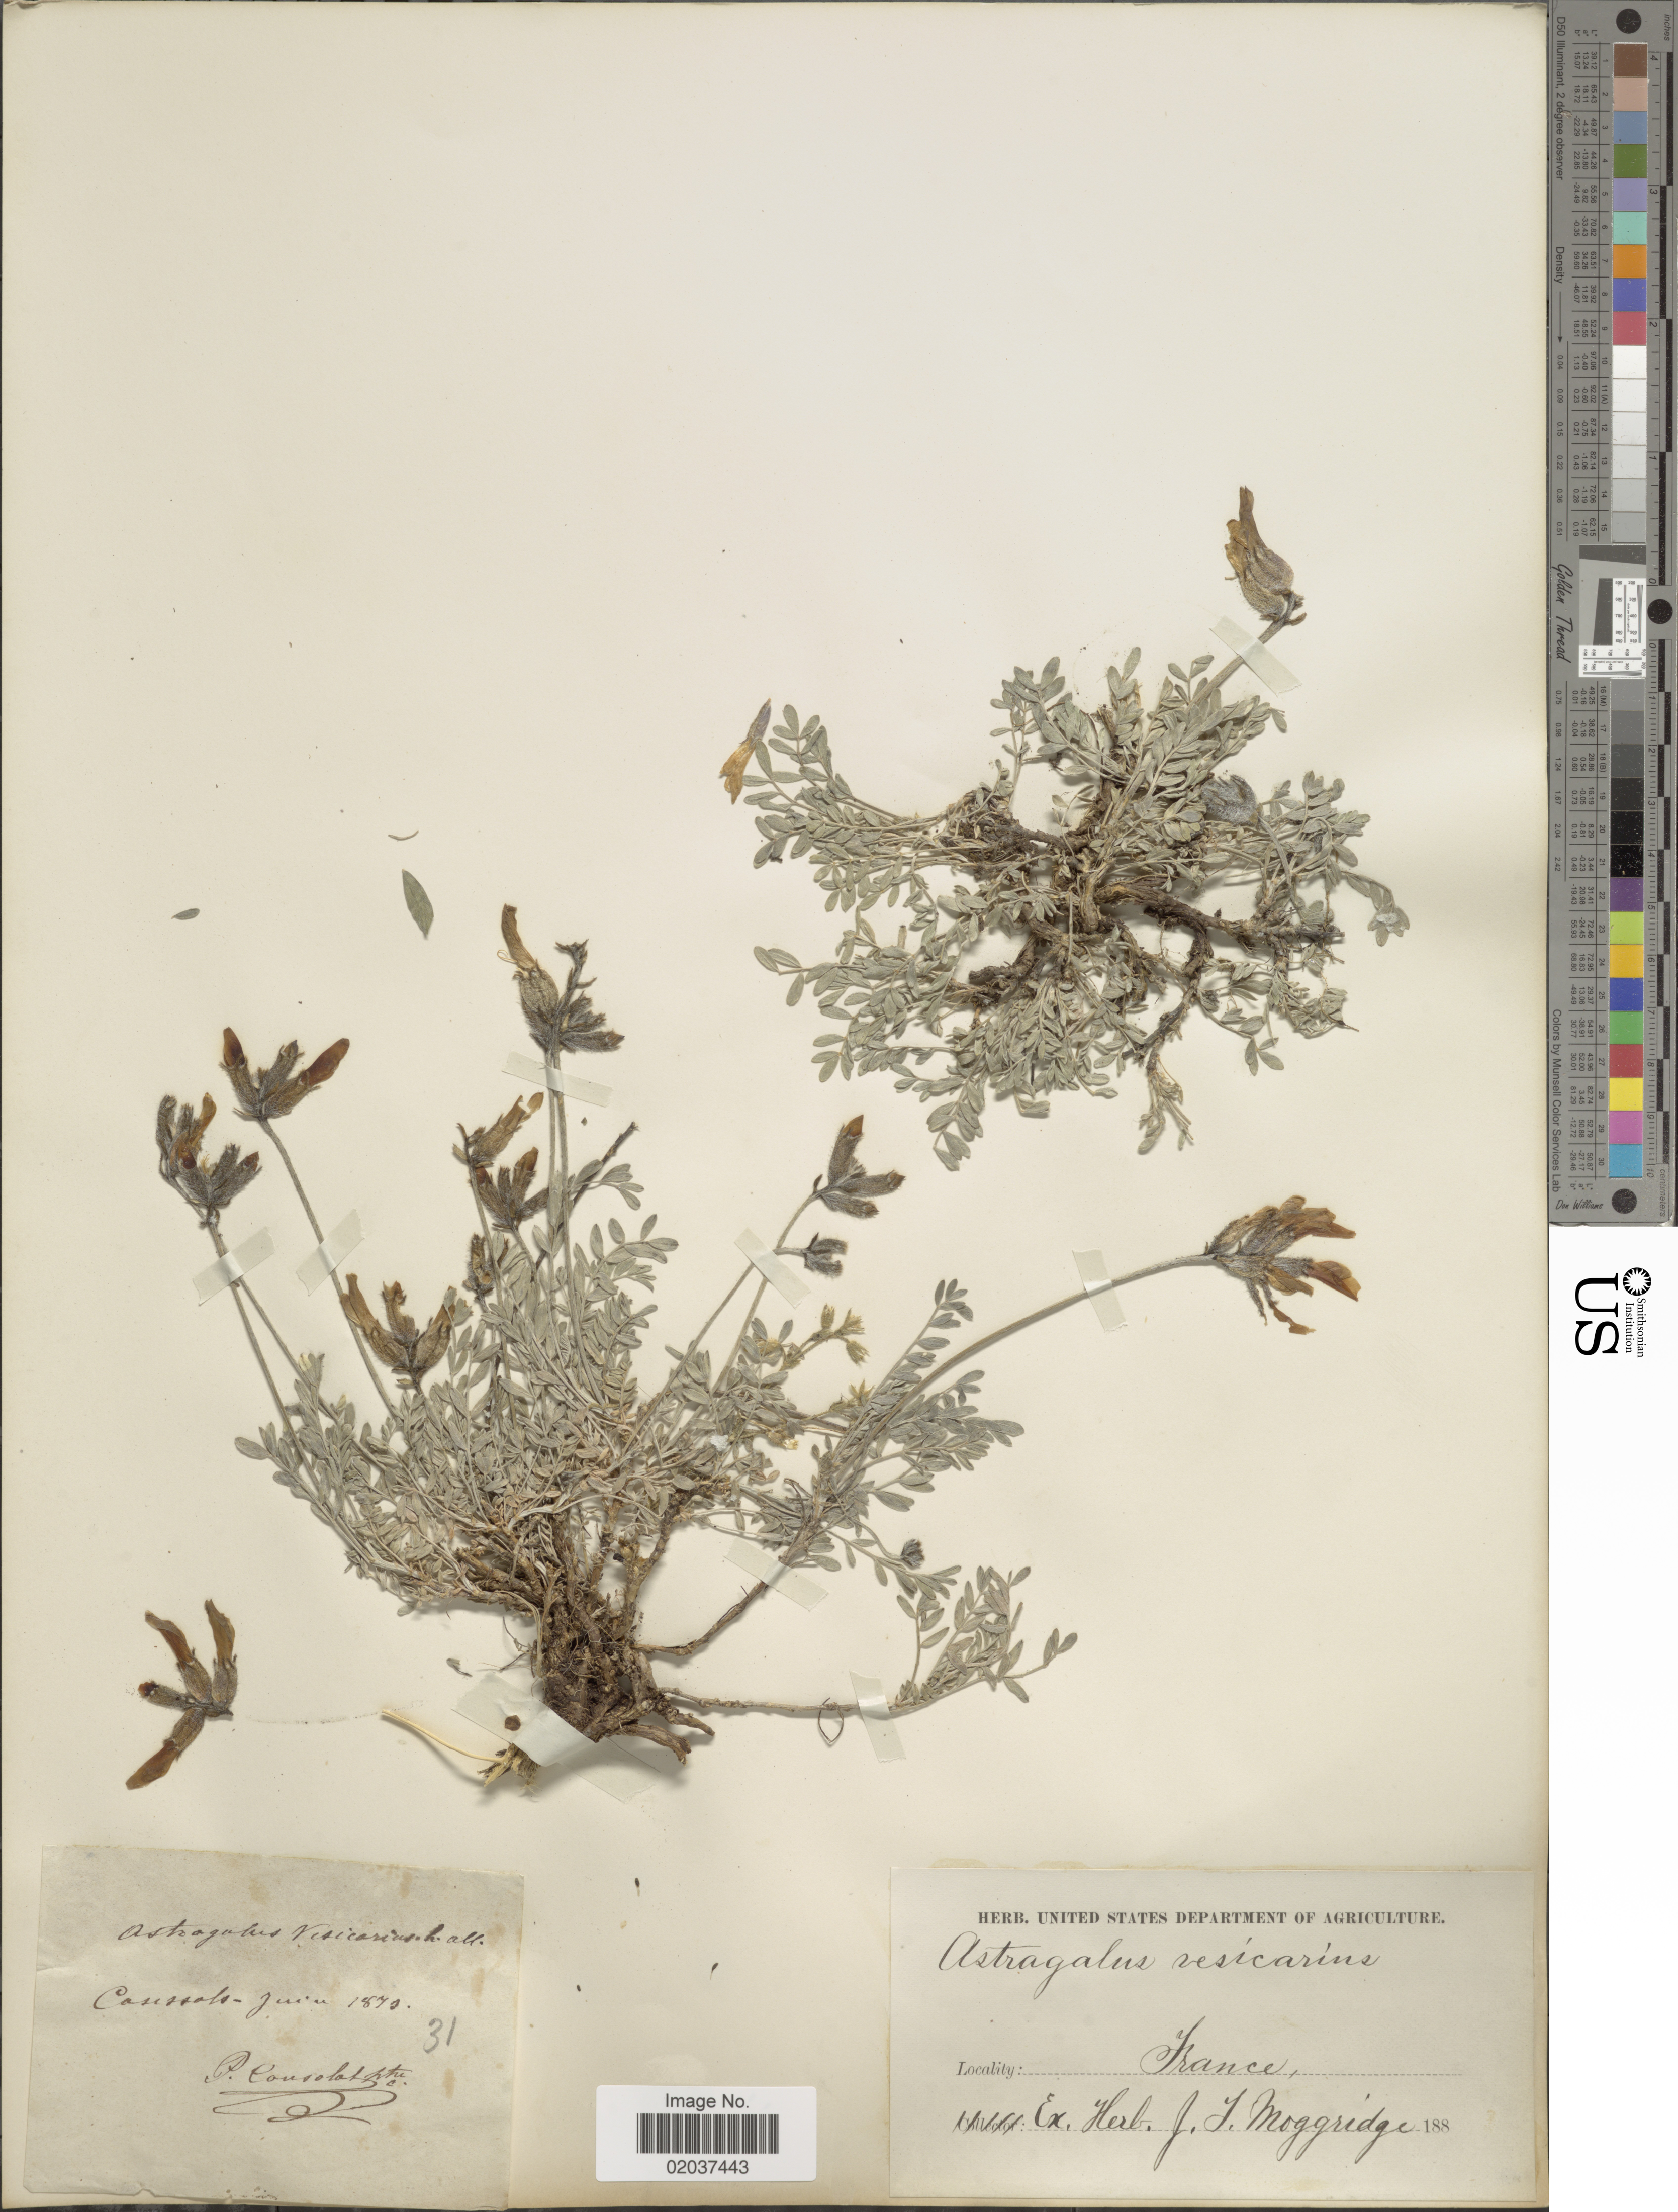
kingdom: Plantae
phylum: Tracheophyta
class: Magnoliopsida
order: Fabales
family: Fabaceae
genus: Astragalus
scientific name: Astragalus vesicarius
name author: L.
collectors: ex herb. J.T. Moggridge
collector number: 31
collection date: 1870-06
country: France